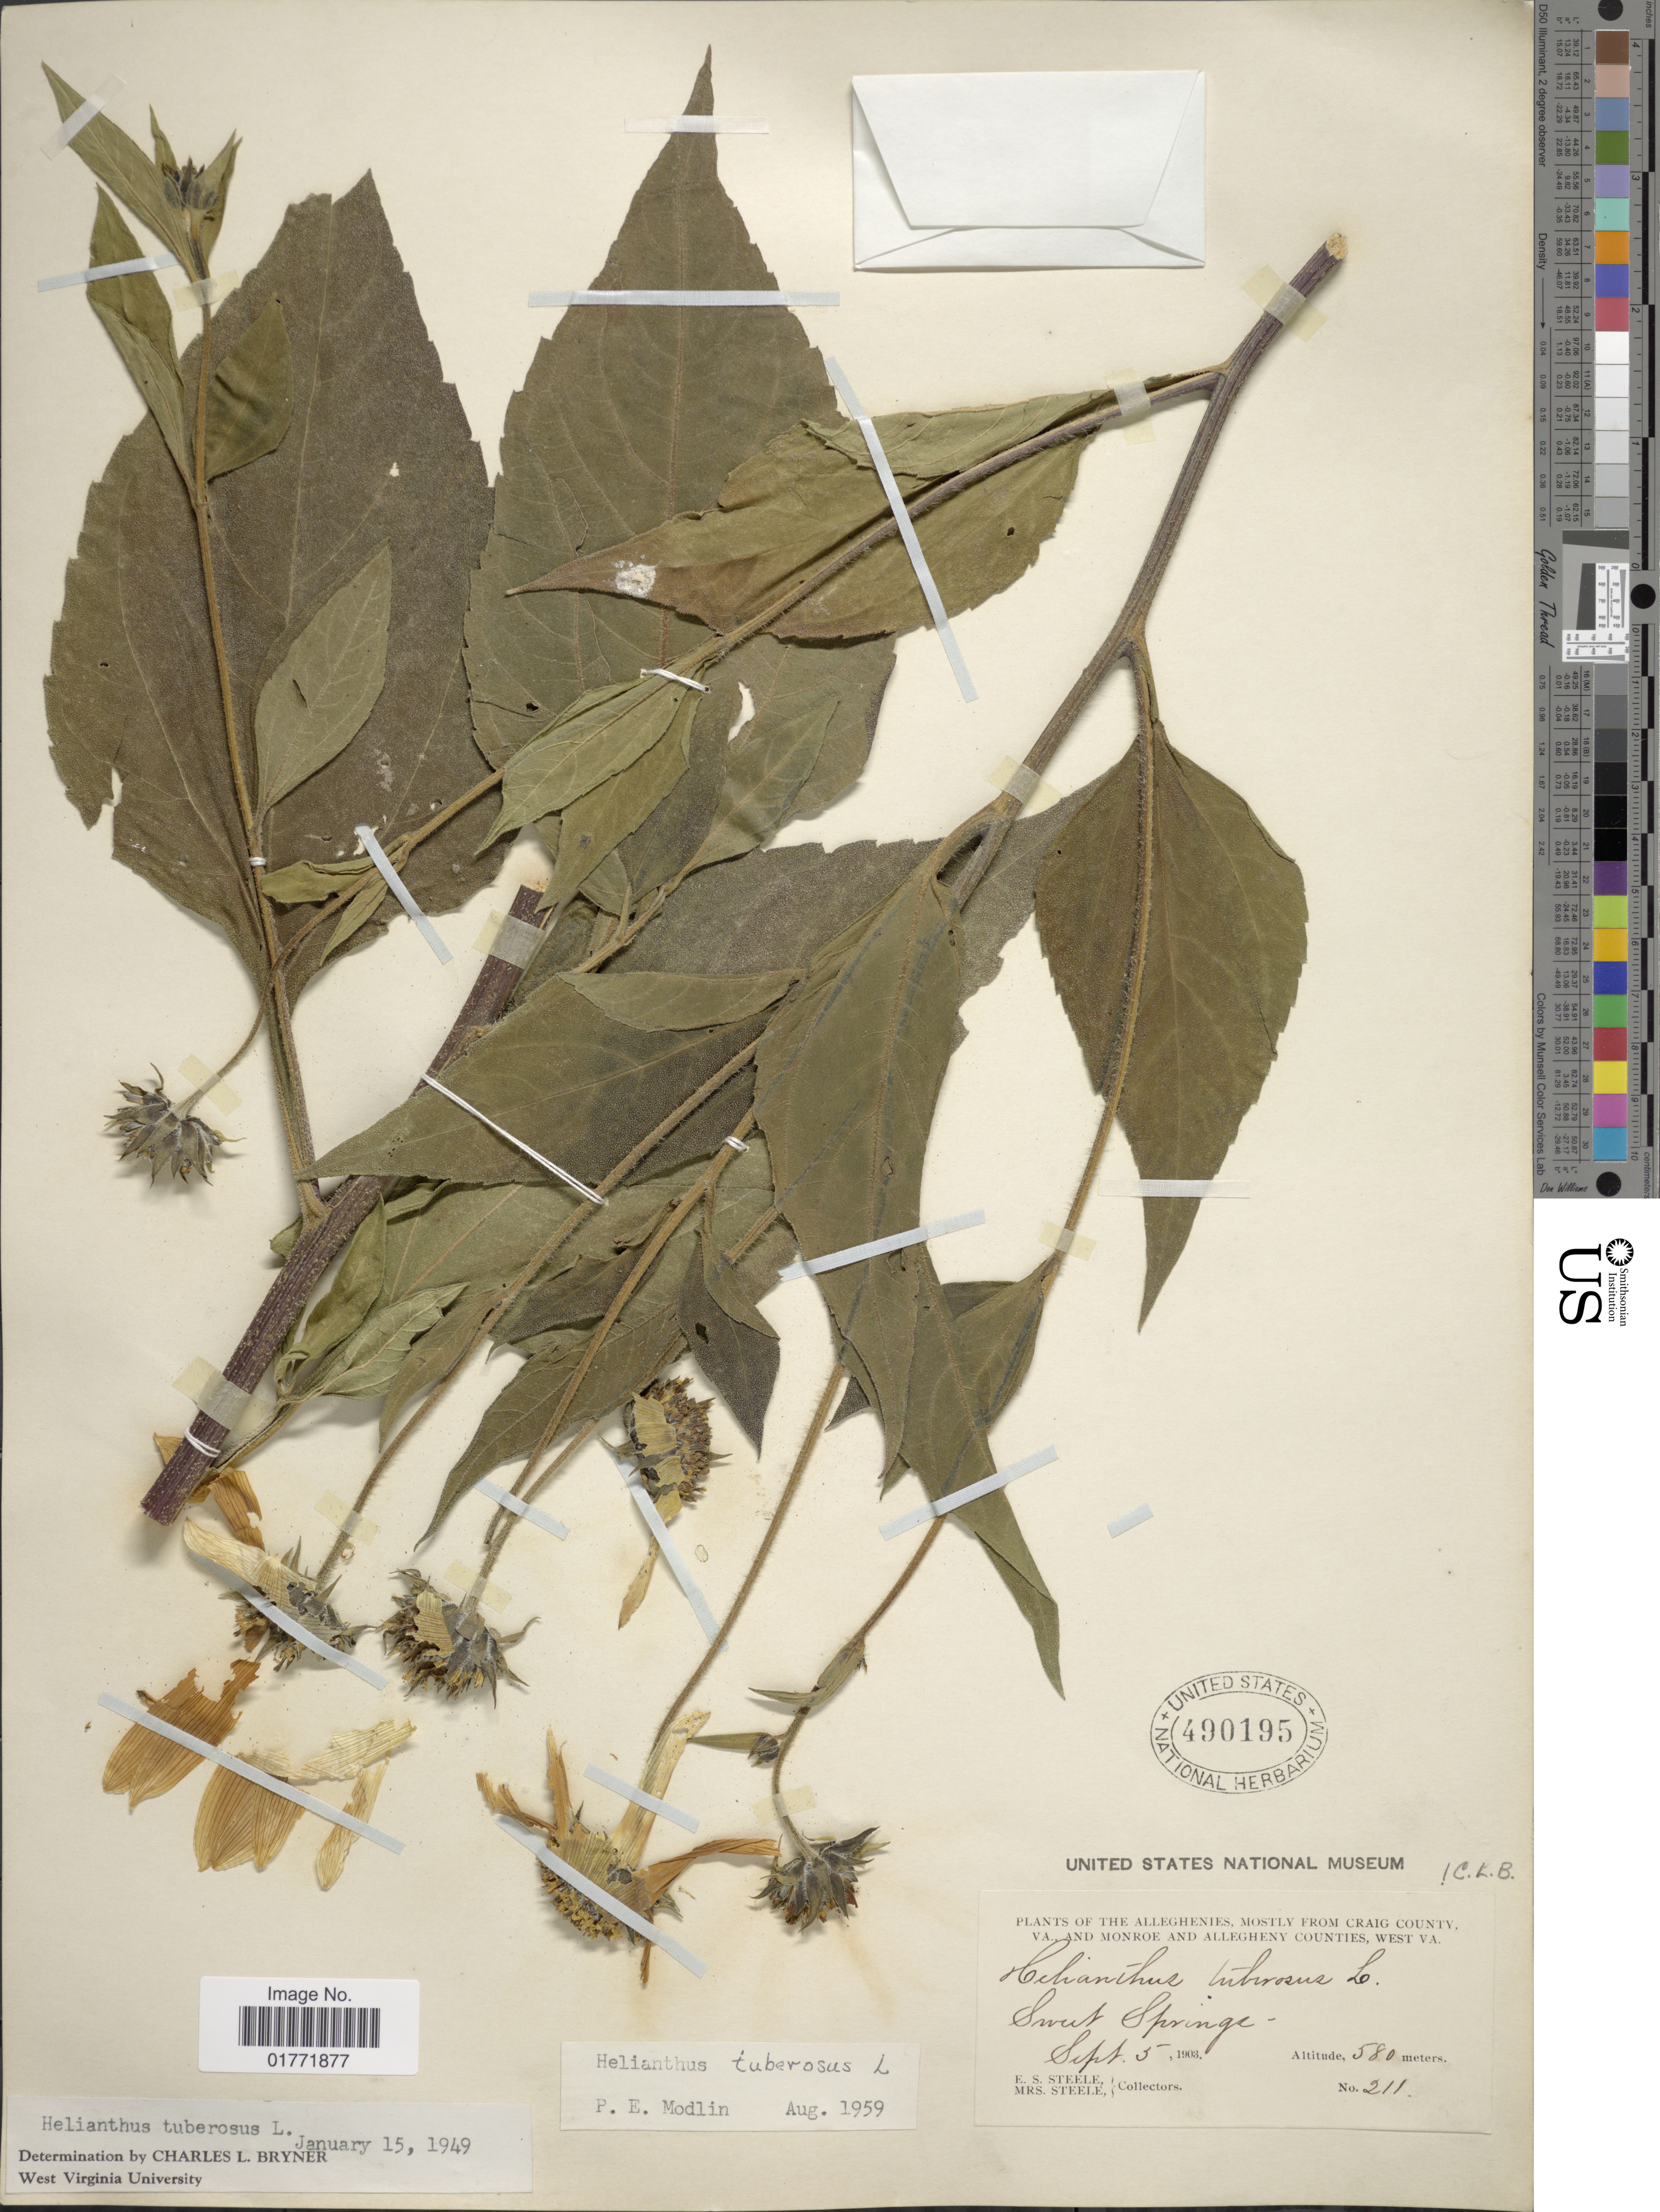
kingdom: Plantae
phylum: Tracheophyta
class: Magnoliopsida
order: Asterales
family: Asteraceae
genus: Helianthus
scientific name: Helianthus tuberosus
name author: L.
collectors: E. Steele & Mrs. E. S. Steele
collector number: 211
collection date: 1903-09-05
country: United States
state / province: Virginia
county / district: Craig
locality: Alleghenies, mostly from Craig County Va., and Monroe and Allegheny Countiesm west Va.Swu Springs.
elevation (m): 580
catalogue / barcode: US 490195